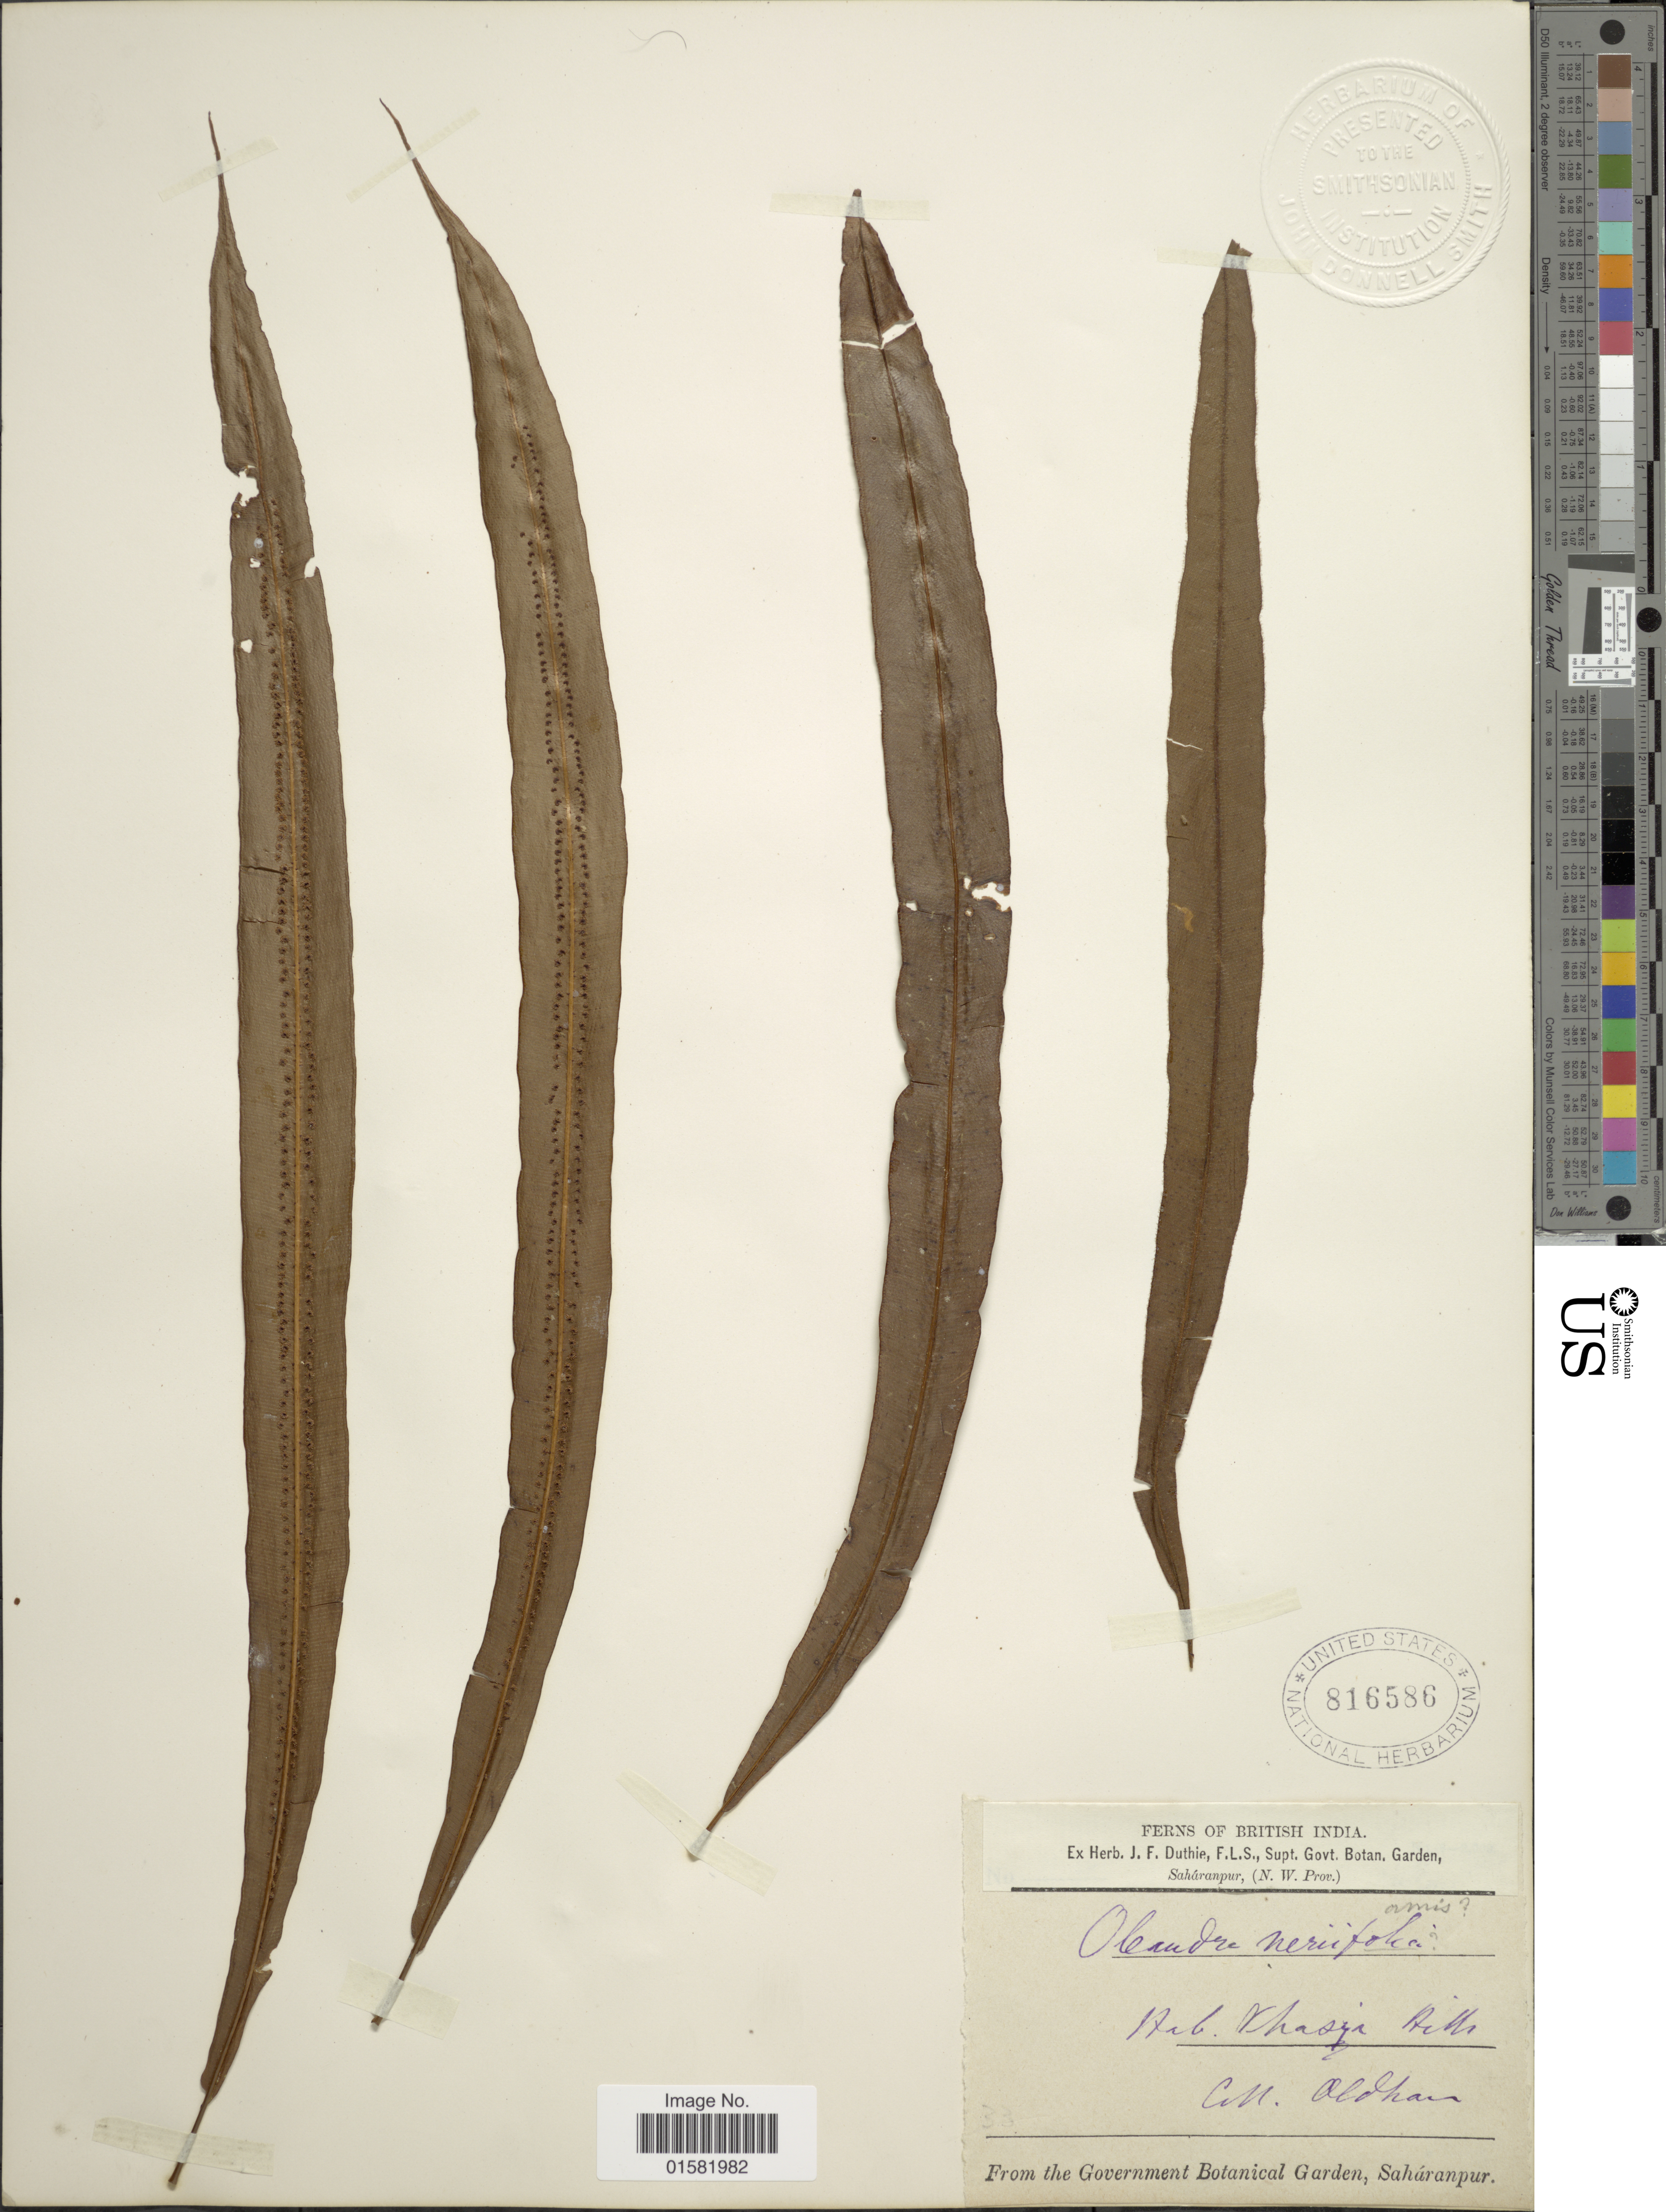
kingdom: Plantae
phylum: Tracheophyta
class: Polypodiopsida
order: Polypodiales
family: Oleandraceae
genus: Oleandra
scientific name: Oleandra neriiformis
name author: Cav.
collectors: Oldham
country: India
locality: British India, Khasia Hills.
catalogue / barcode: US 816586